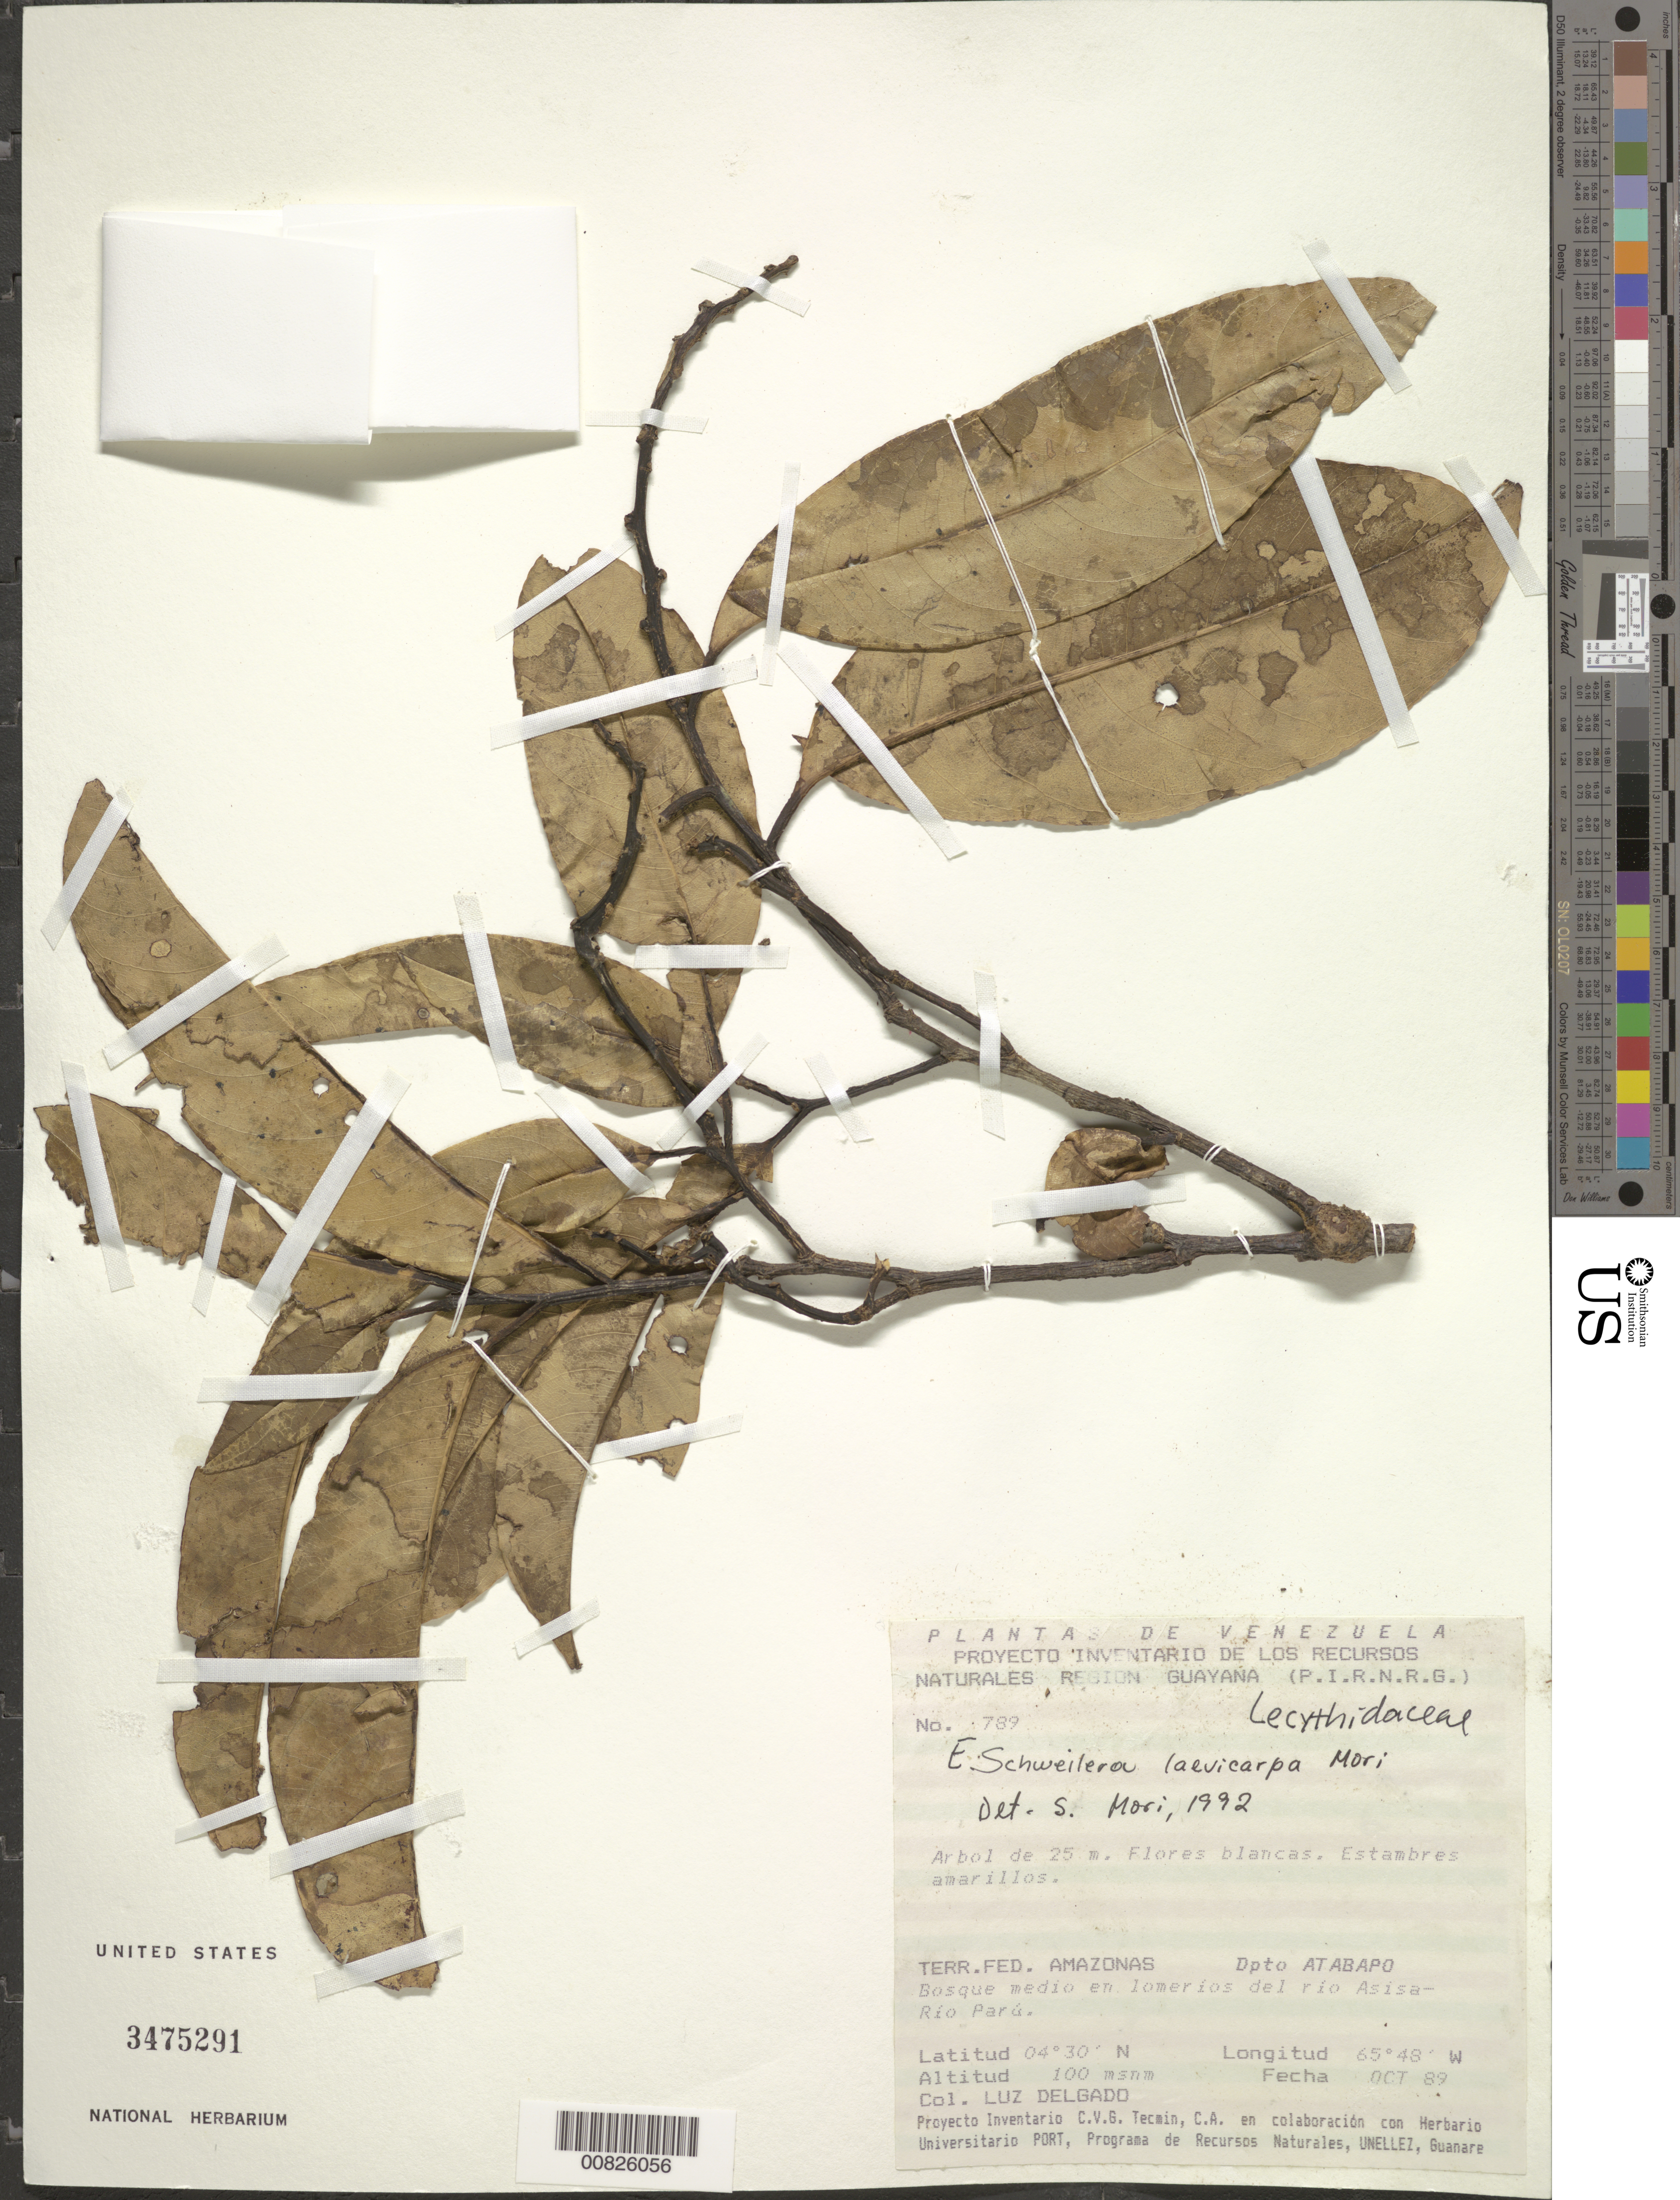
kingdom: Plantae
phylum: Tracheophyta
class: Magnoliopsida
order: Ericales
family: Lecythidaceae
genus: Eschweilera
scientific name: Eschweilera laevicarpa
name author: S.A. Mori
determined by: Mori, Scott A.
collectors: L. Delgado V.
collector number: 789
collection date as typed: Oct-89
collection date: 1989-10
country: Venezuela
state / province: Amazonas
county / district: Atabapo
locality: Río Asisa-Río Parú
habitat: Bosque medio en lomerios del rio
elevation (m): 100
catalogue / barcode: US 3475291